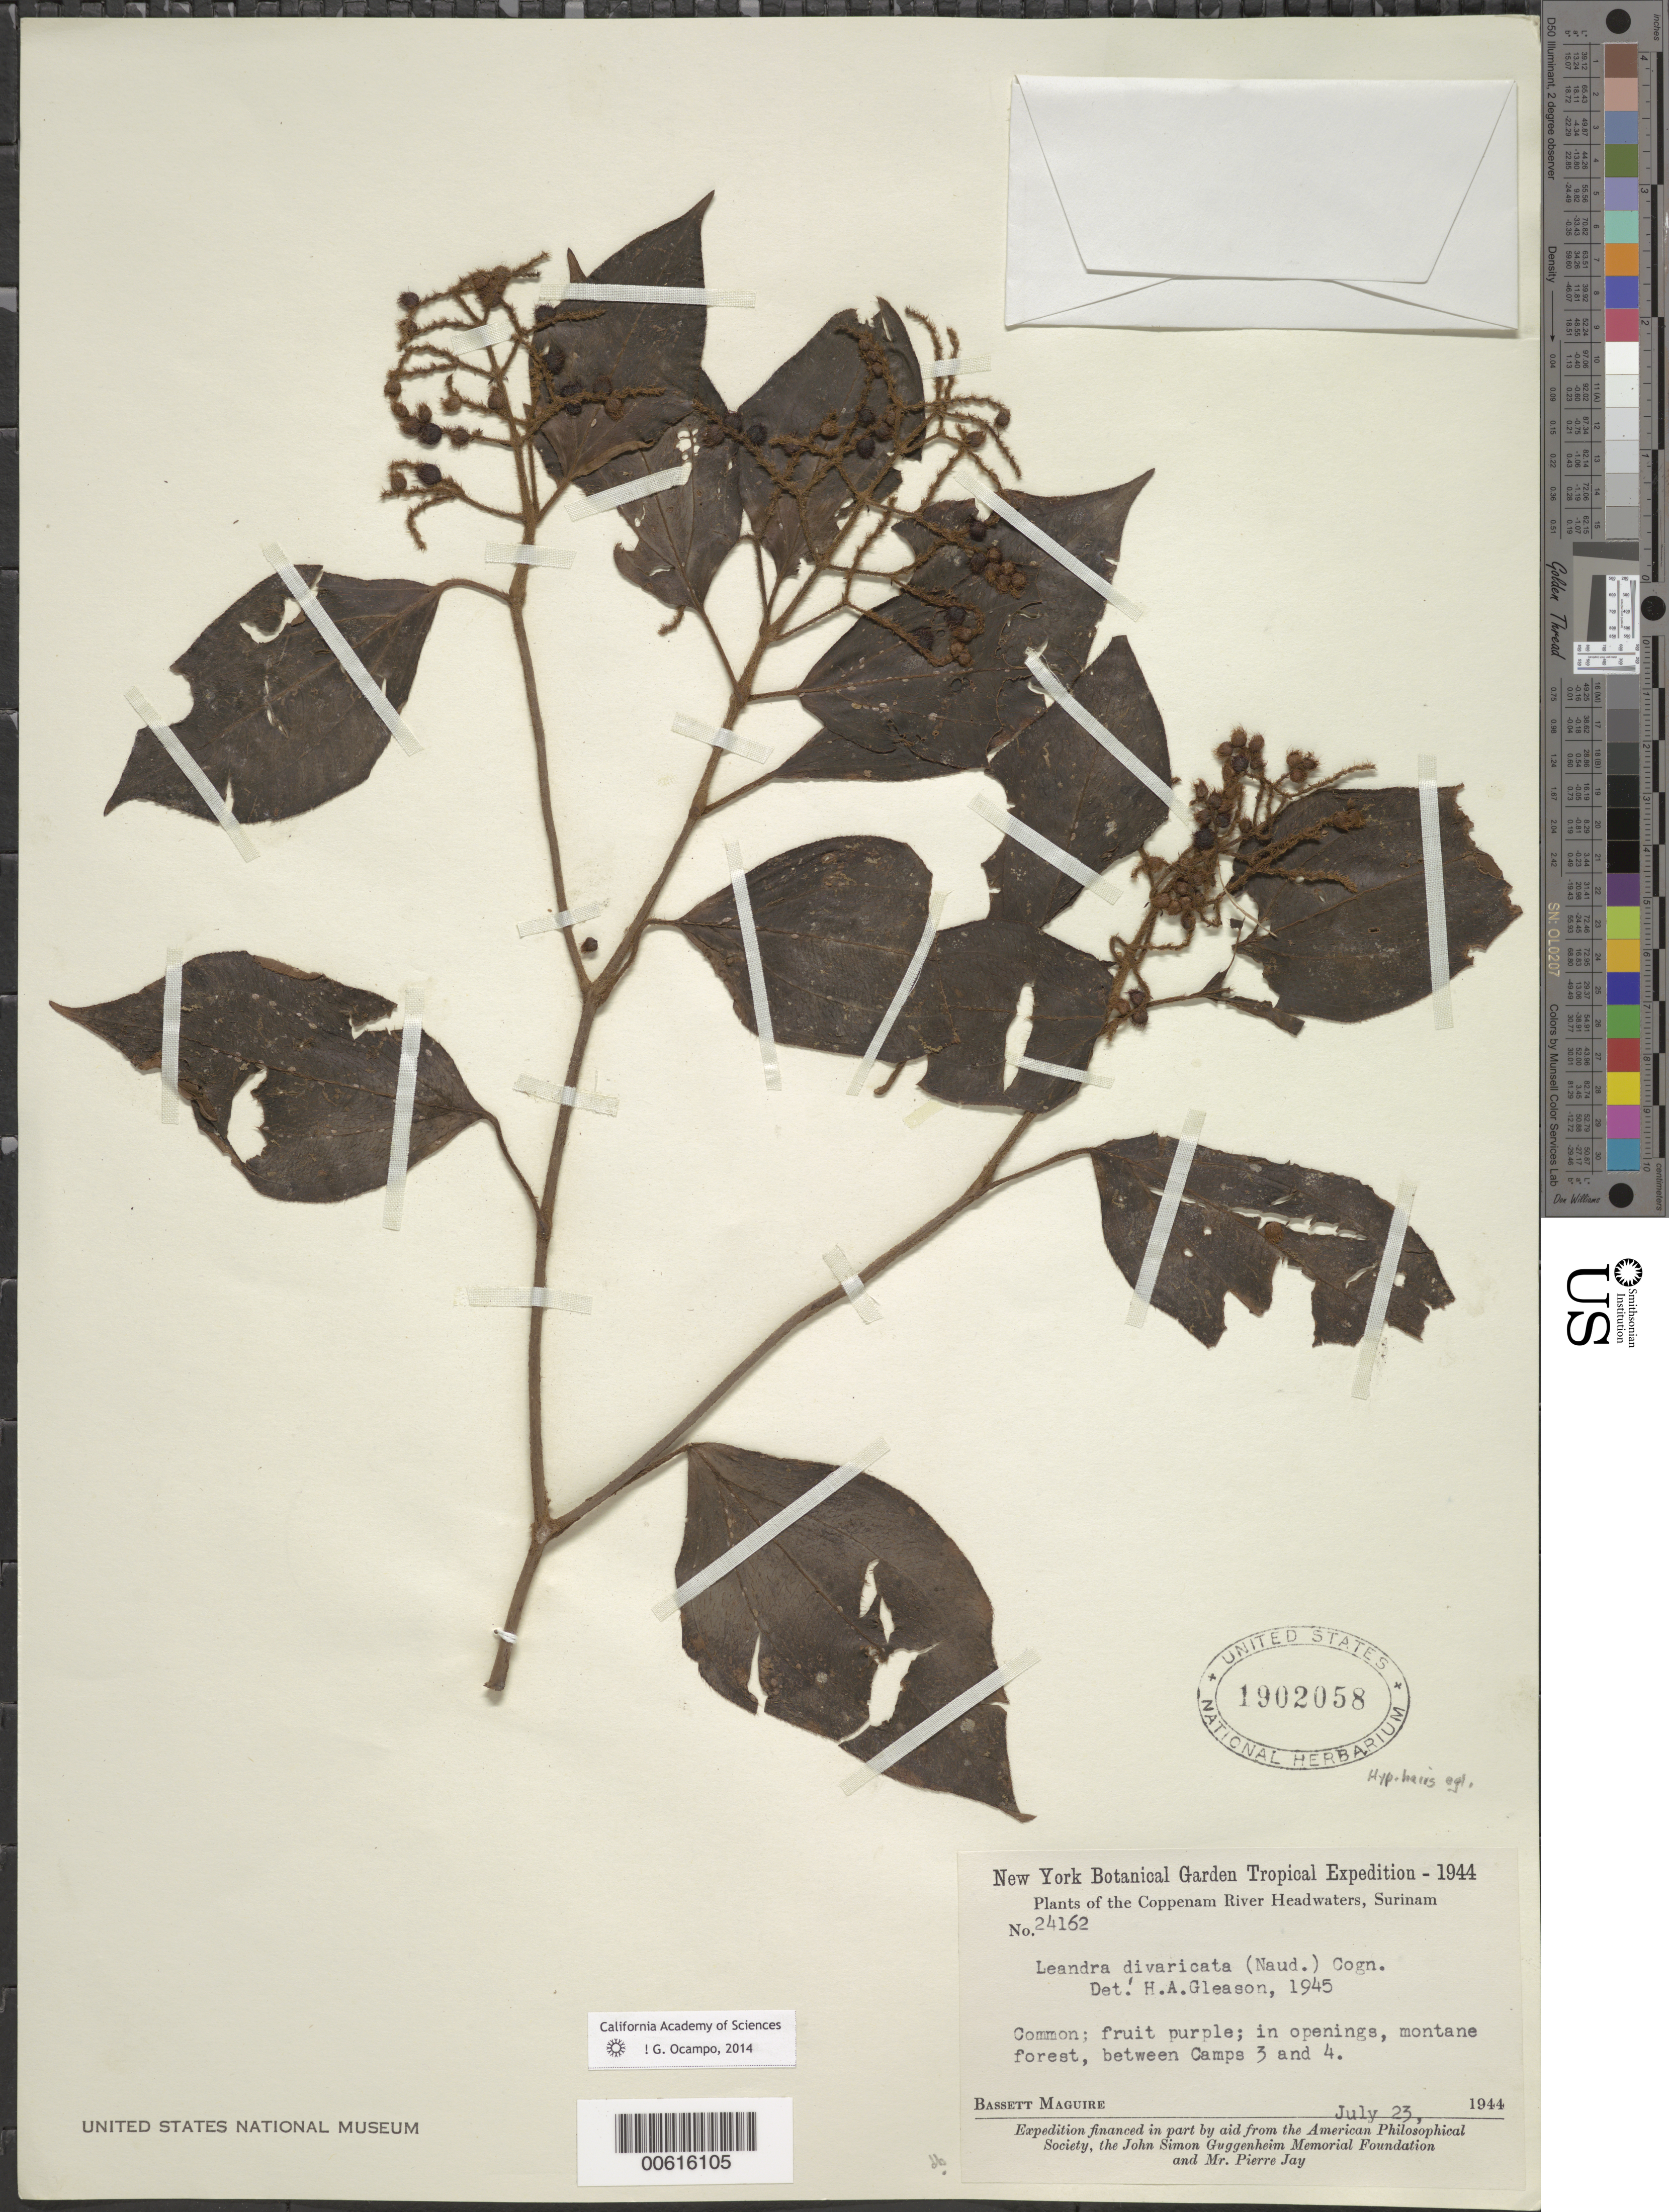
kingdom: Plantae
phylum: Tracheophyta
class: Magnoliopsida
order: Myrtales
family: Melastomataceae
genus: Leandra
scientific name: Leandra divaricata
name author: (Naudin) Cogn.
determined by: Gleason, H. A.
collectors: B. Maguire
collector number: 24162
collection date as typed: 23-Jul-44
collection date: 1944-07-23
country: Suriname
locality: Coppename Headwaters, betw. Camps 3 & 4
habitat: In openings, montane forest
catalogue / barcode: US 1902058